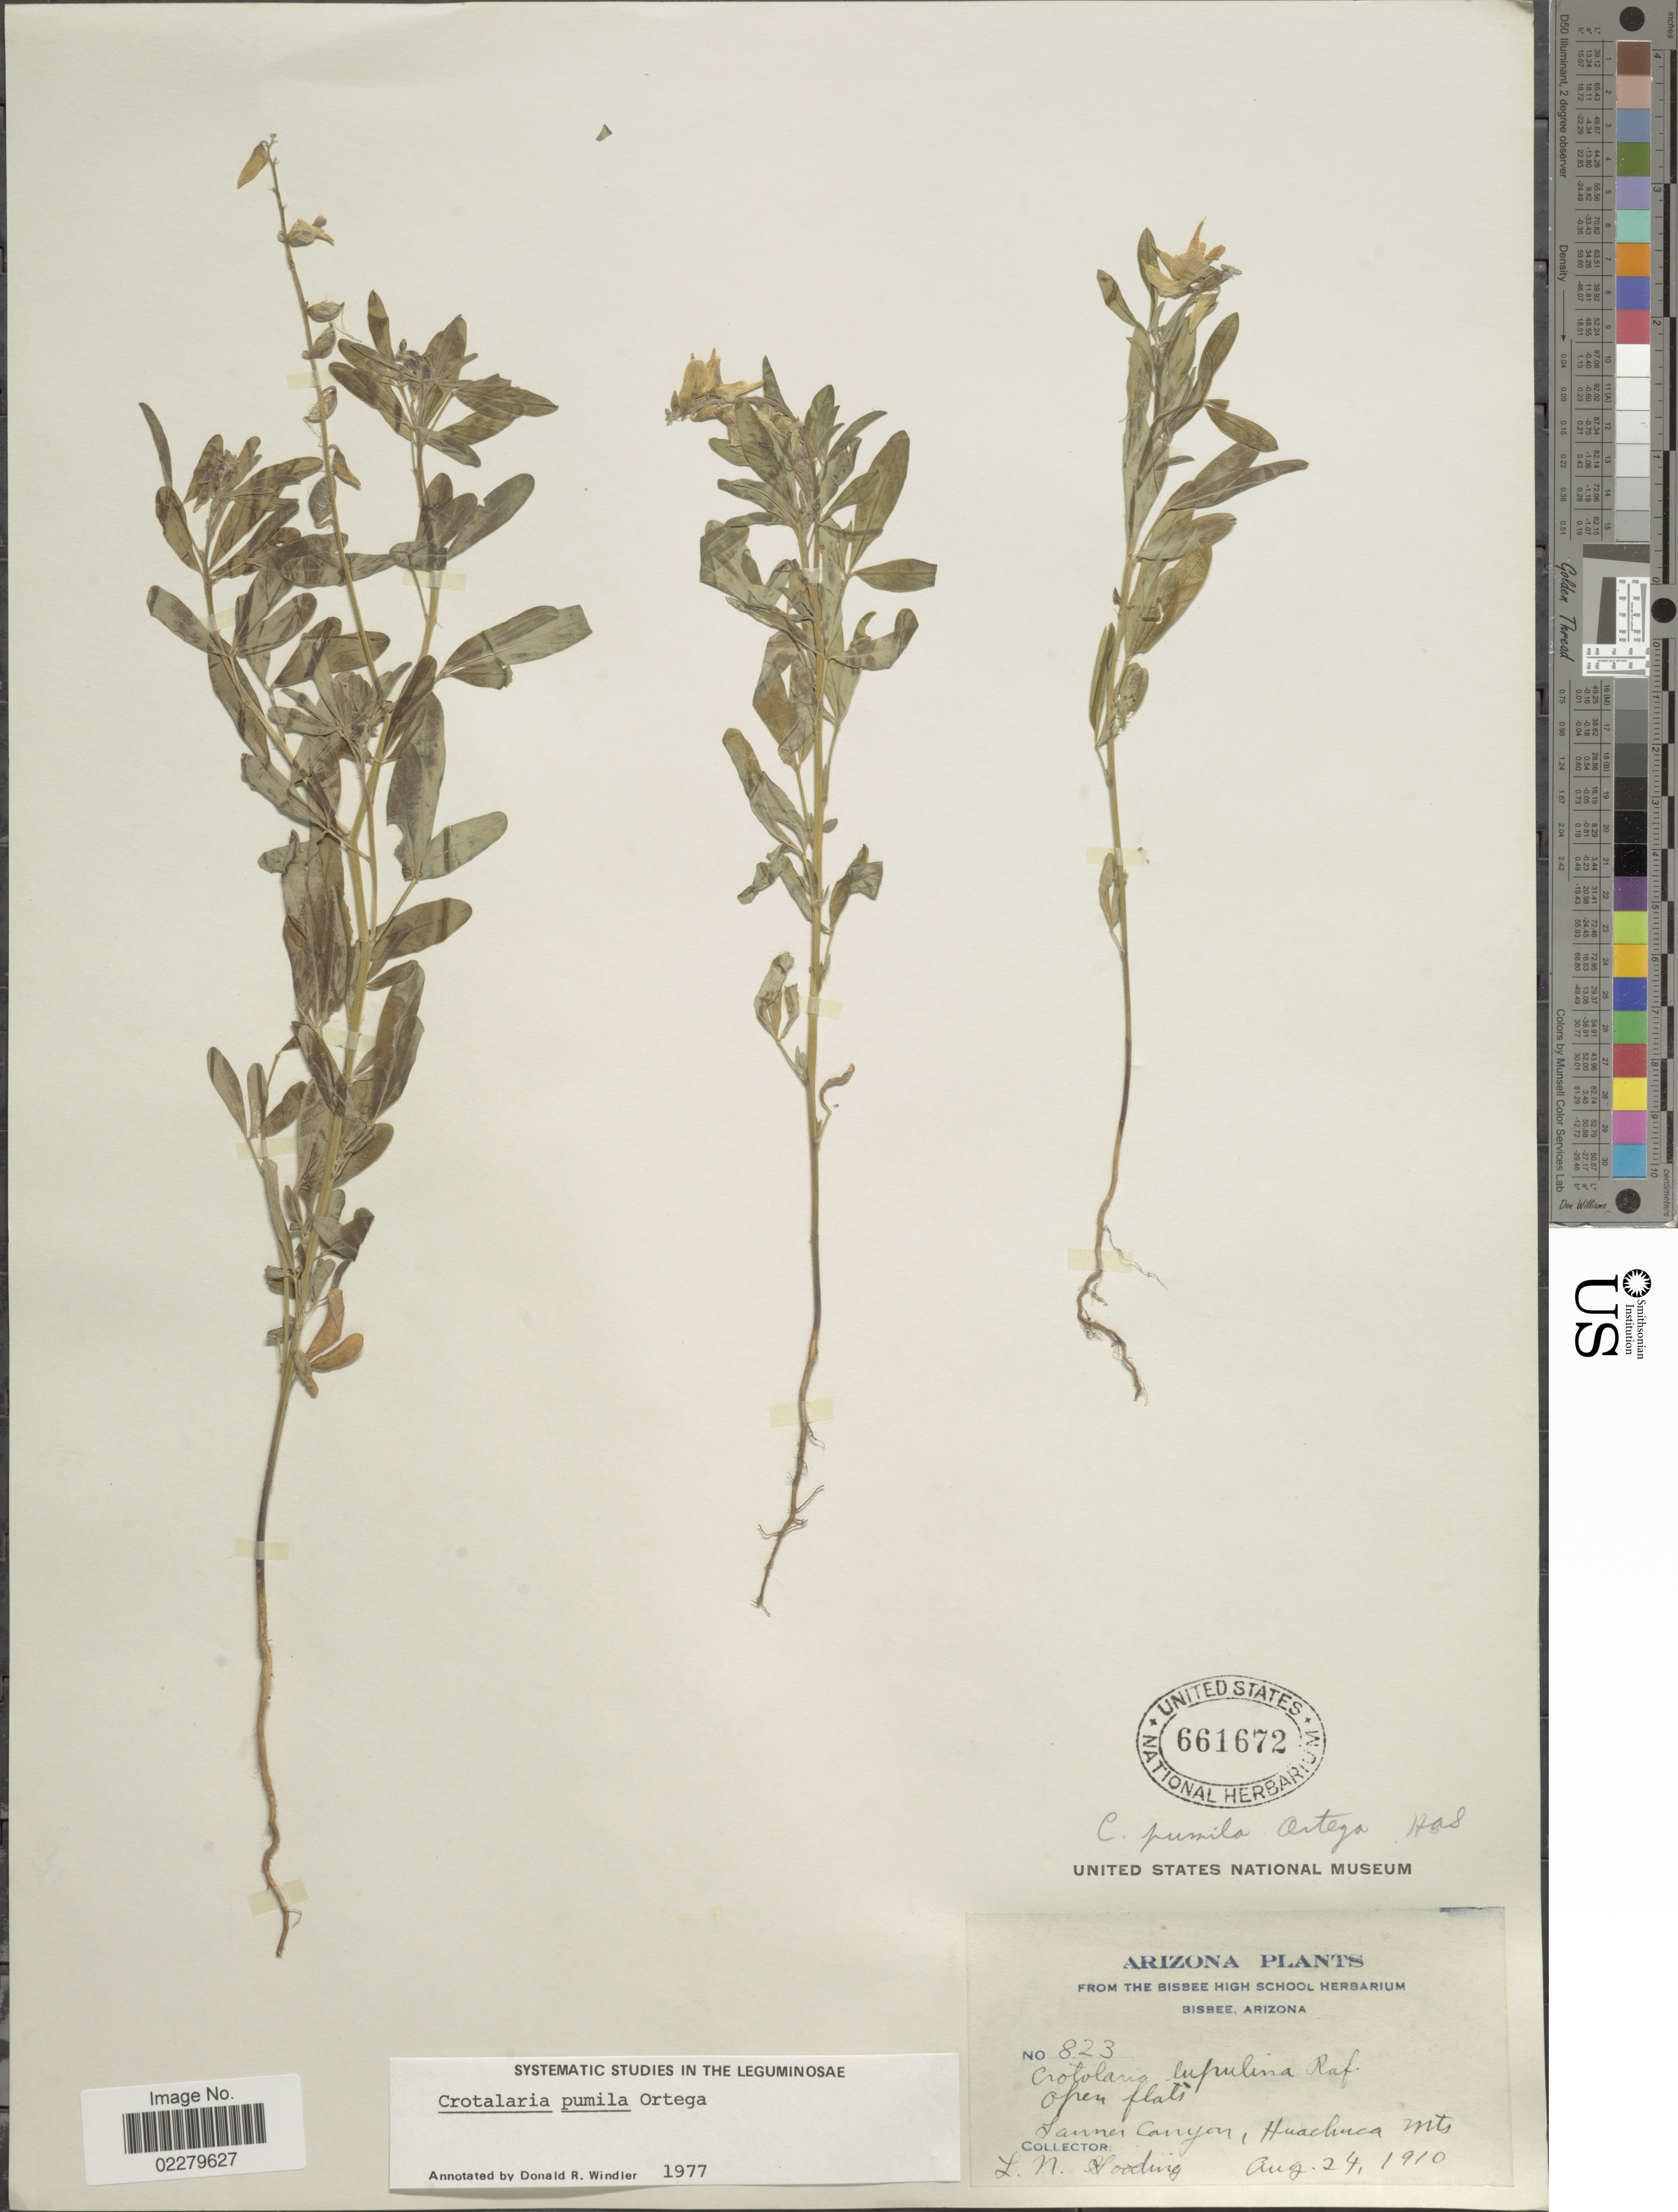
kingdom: Plantae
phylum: Tracheophyta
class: Magnoliopsida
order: Fabales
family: Fabaceae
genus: Crotalaria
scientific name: Crotalaria pumila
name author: Ortega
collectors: N. Gooding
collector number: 823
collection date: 1910-08-24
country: United States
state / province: Arizona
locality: Bisbee. Lanner Canyon, Huachuca Mts.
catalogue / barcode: US 661672